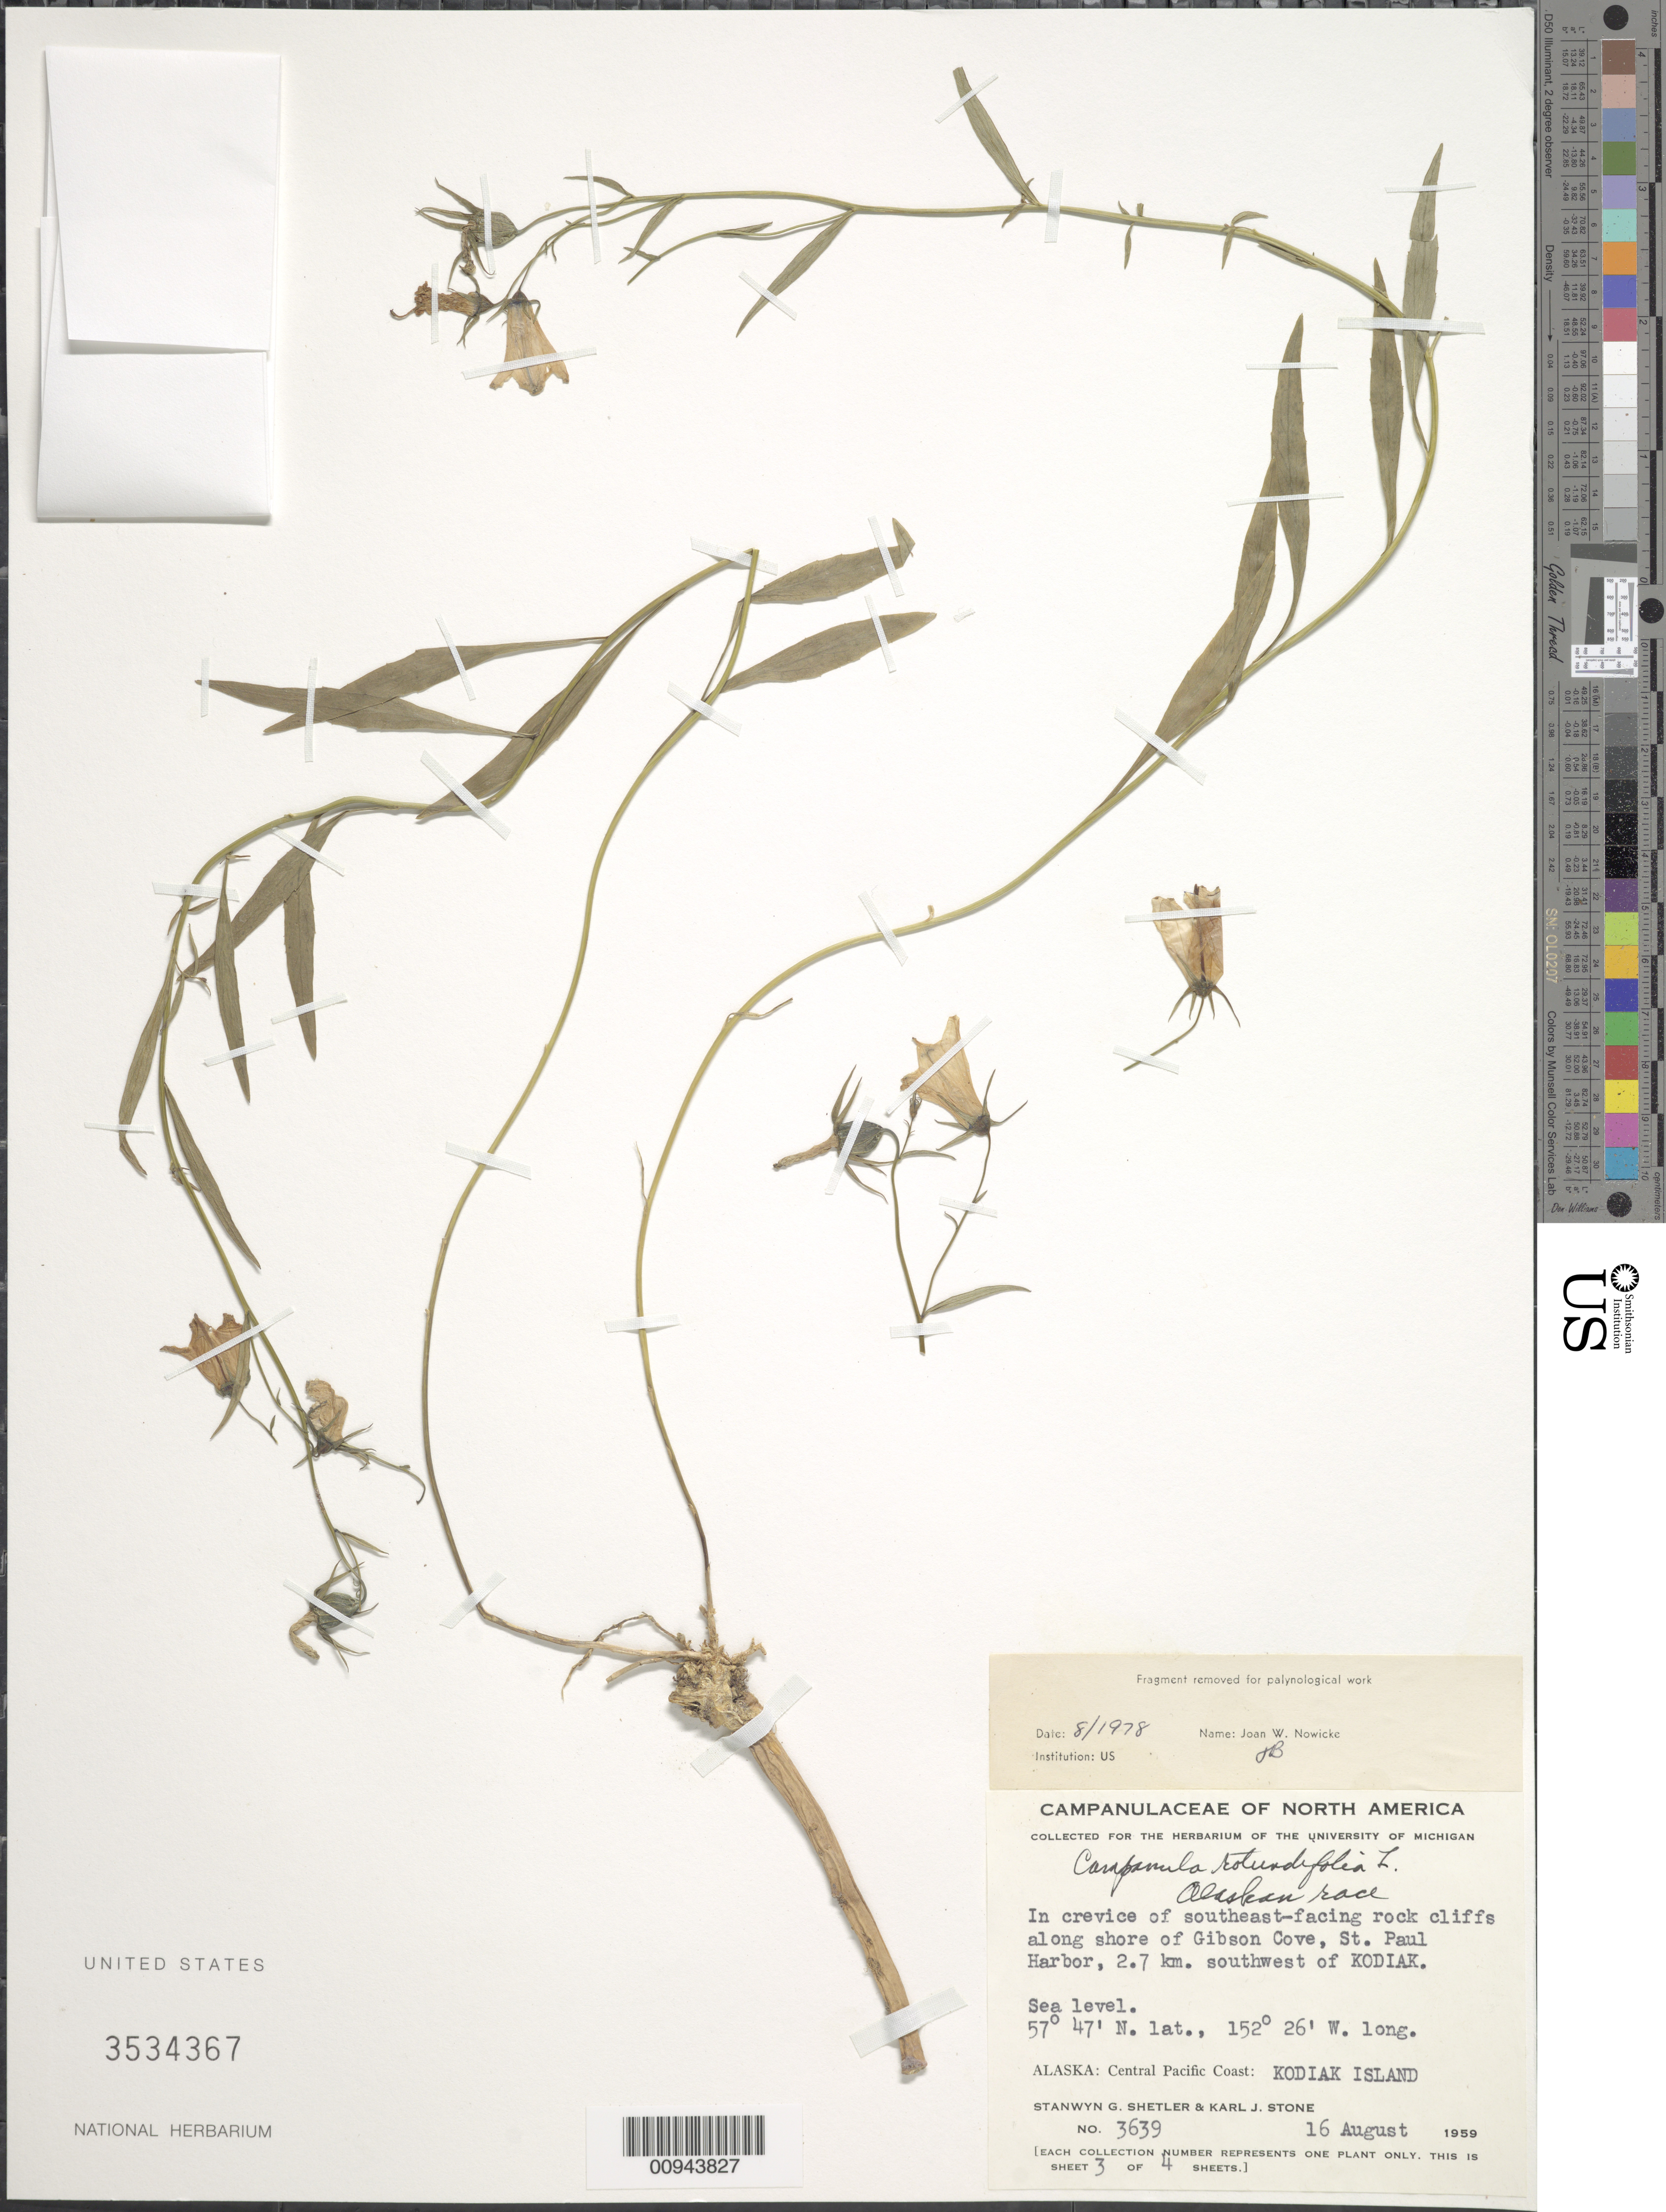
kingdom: Plantae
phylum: Tracheophyta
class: Magnoliopsida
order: Asterales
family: Campanulaceae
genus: Campanula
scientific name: Campanula rotundifolia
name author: L.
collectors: S. Shetler & K. J. Stone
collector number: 3639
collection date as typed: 16 August 1959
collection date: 1959-08-16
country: United States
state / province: Alaska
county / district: Kodiak Island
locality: Gibson Cove, St. Paul Harbor, 2.7 km. southwest of Kodiak.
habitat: in crevice of southeast-facing rock cliffs along shore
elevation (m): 0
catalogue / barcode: US 3534367